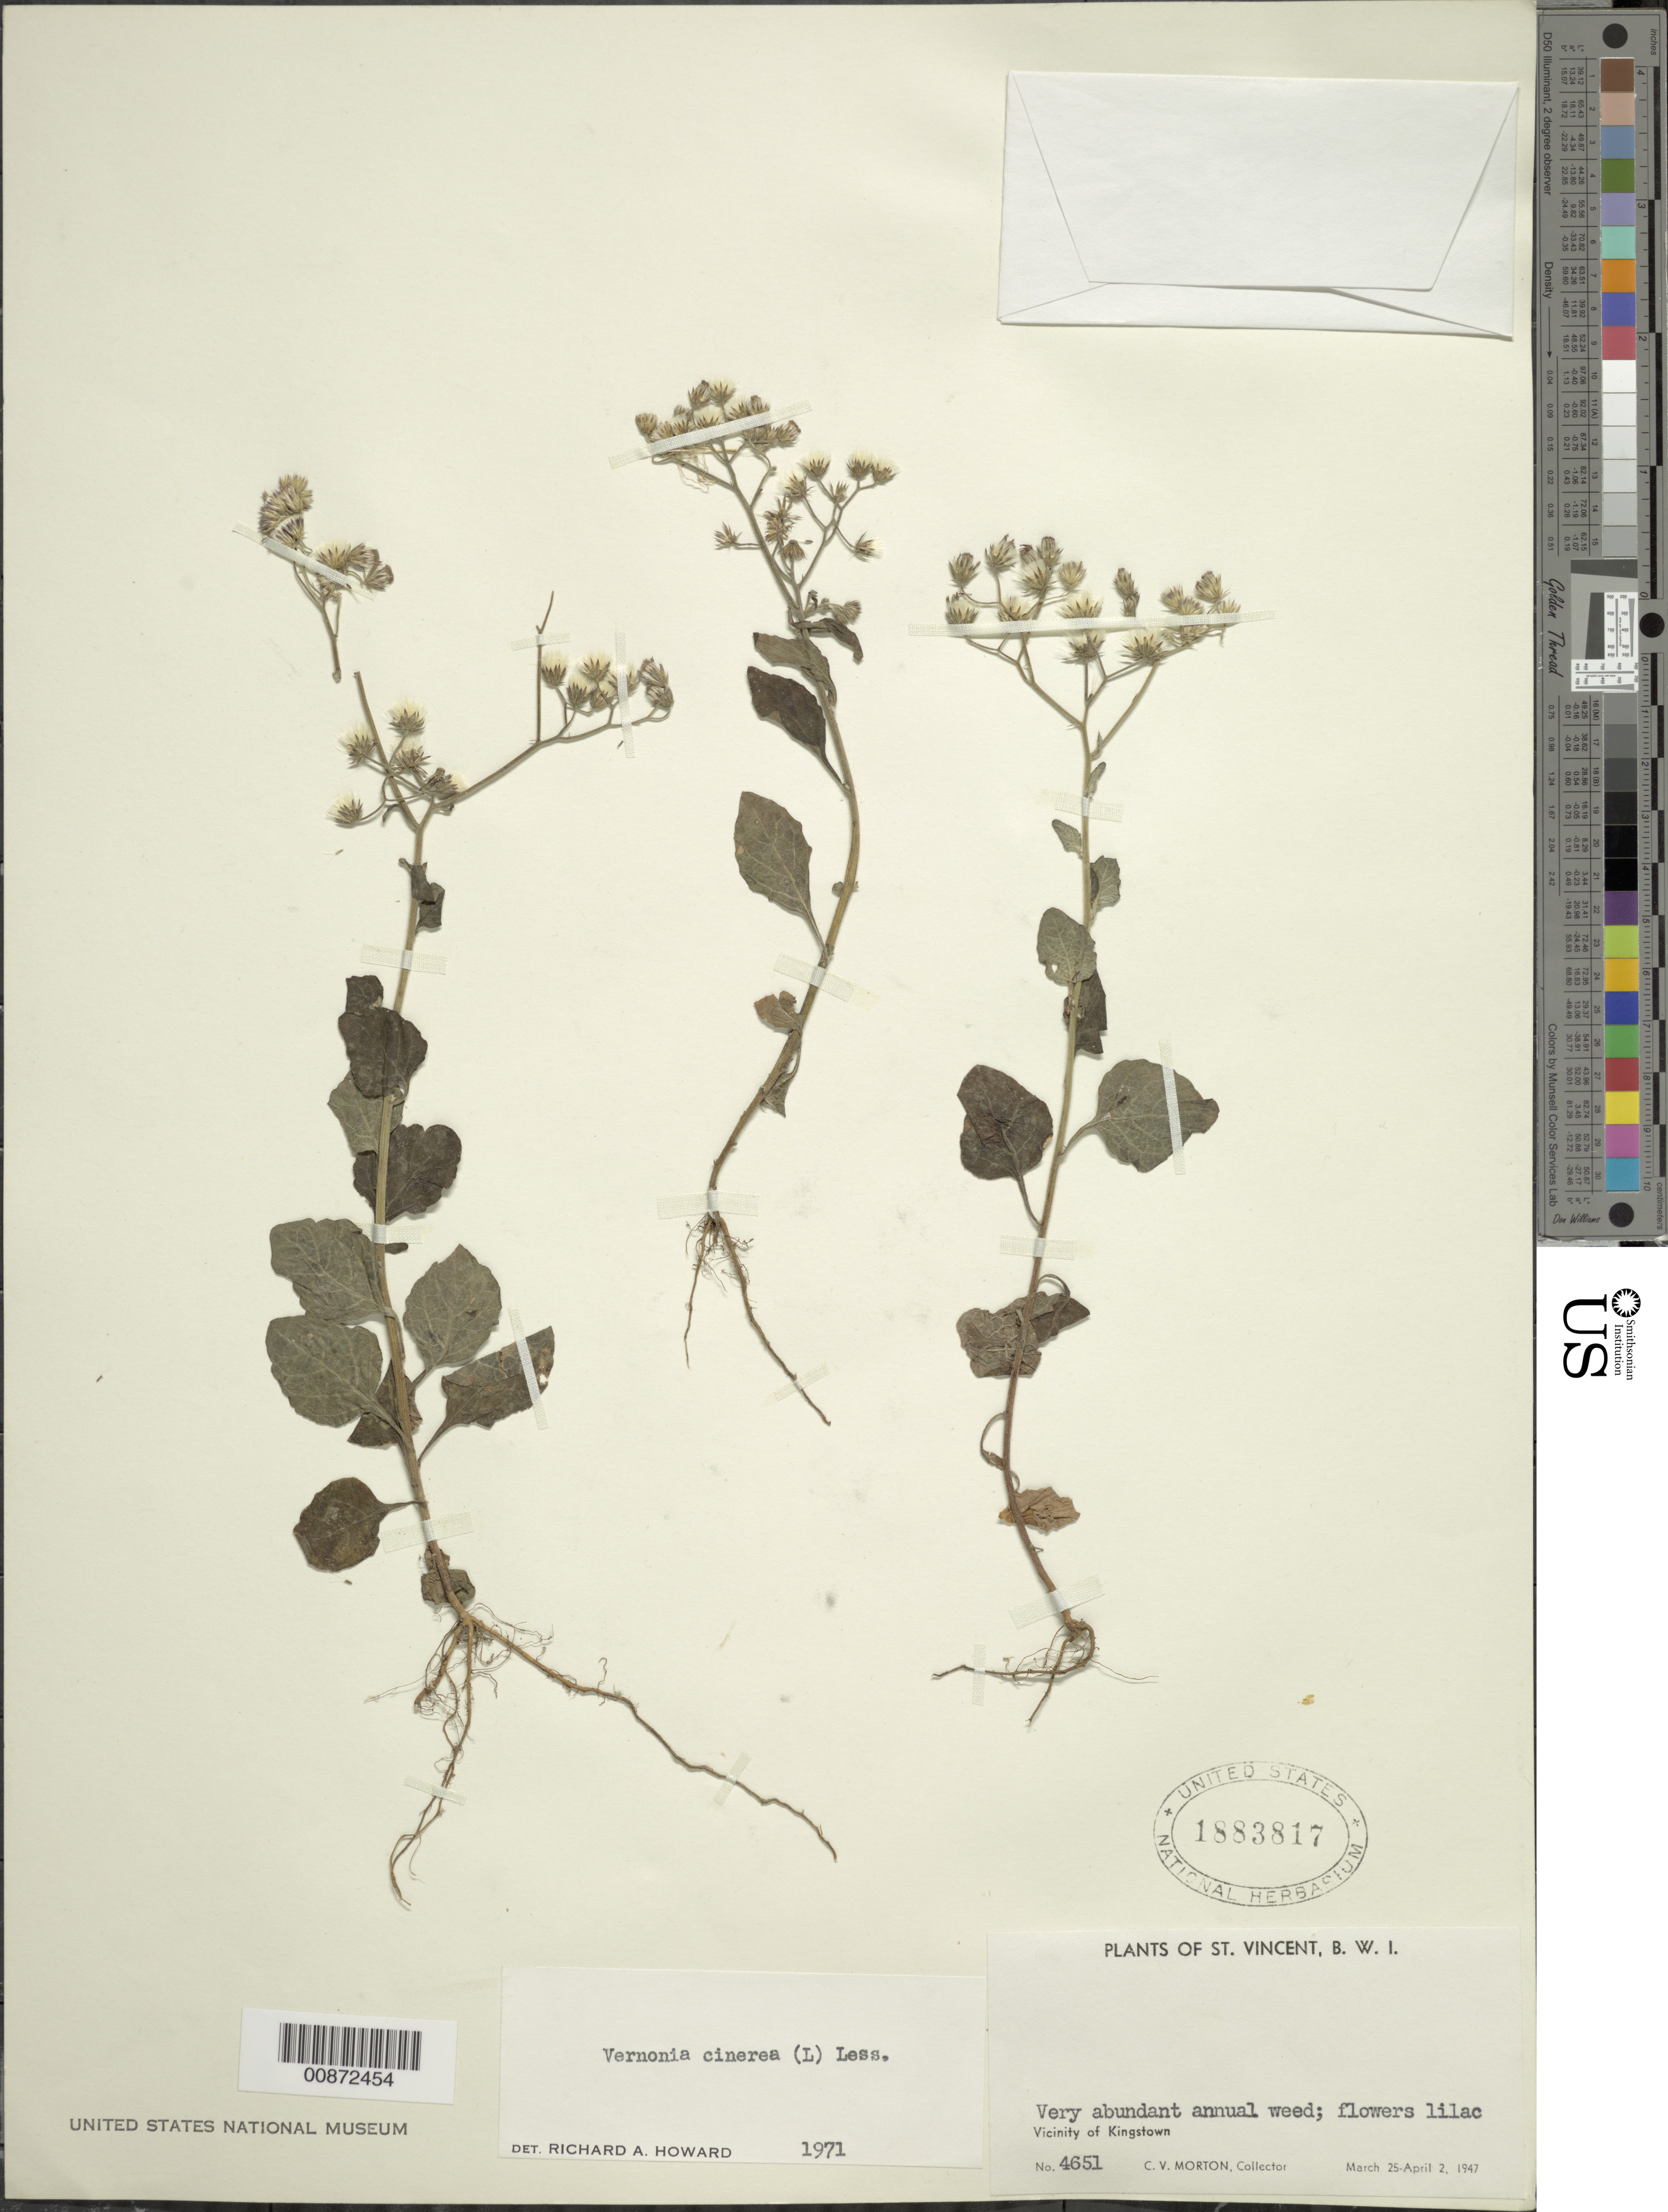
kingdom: Plantae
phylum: Tracheophyta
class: Magnoliopsida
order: Asterales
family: Asteraceae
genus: Cyanthillium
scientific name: Cyanthillium cinereum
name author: (L.) H. Rob.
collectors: C. V. Morton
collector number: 4651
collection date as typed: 25 Mar 1947 to 02 Apr 1947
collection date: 1947-03-25/1947-04-02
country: St. Vincent - Grenadines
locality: Vicinity of Kingstown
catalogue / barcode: US 1883817